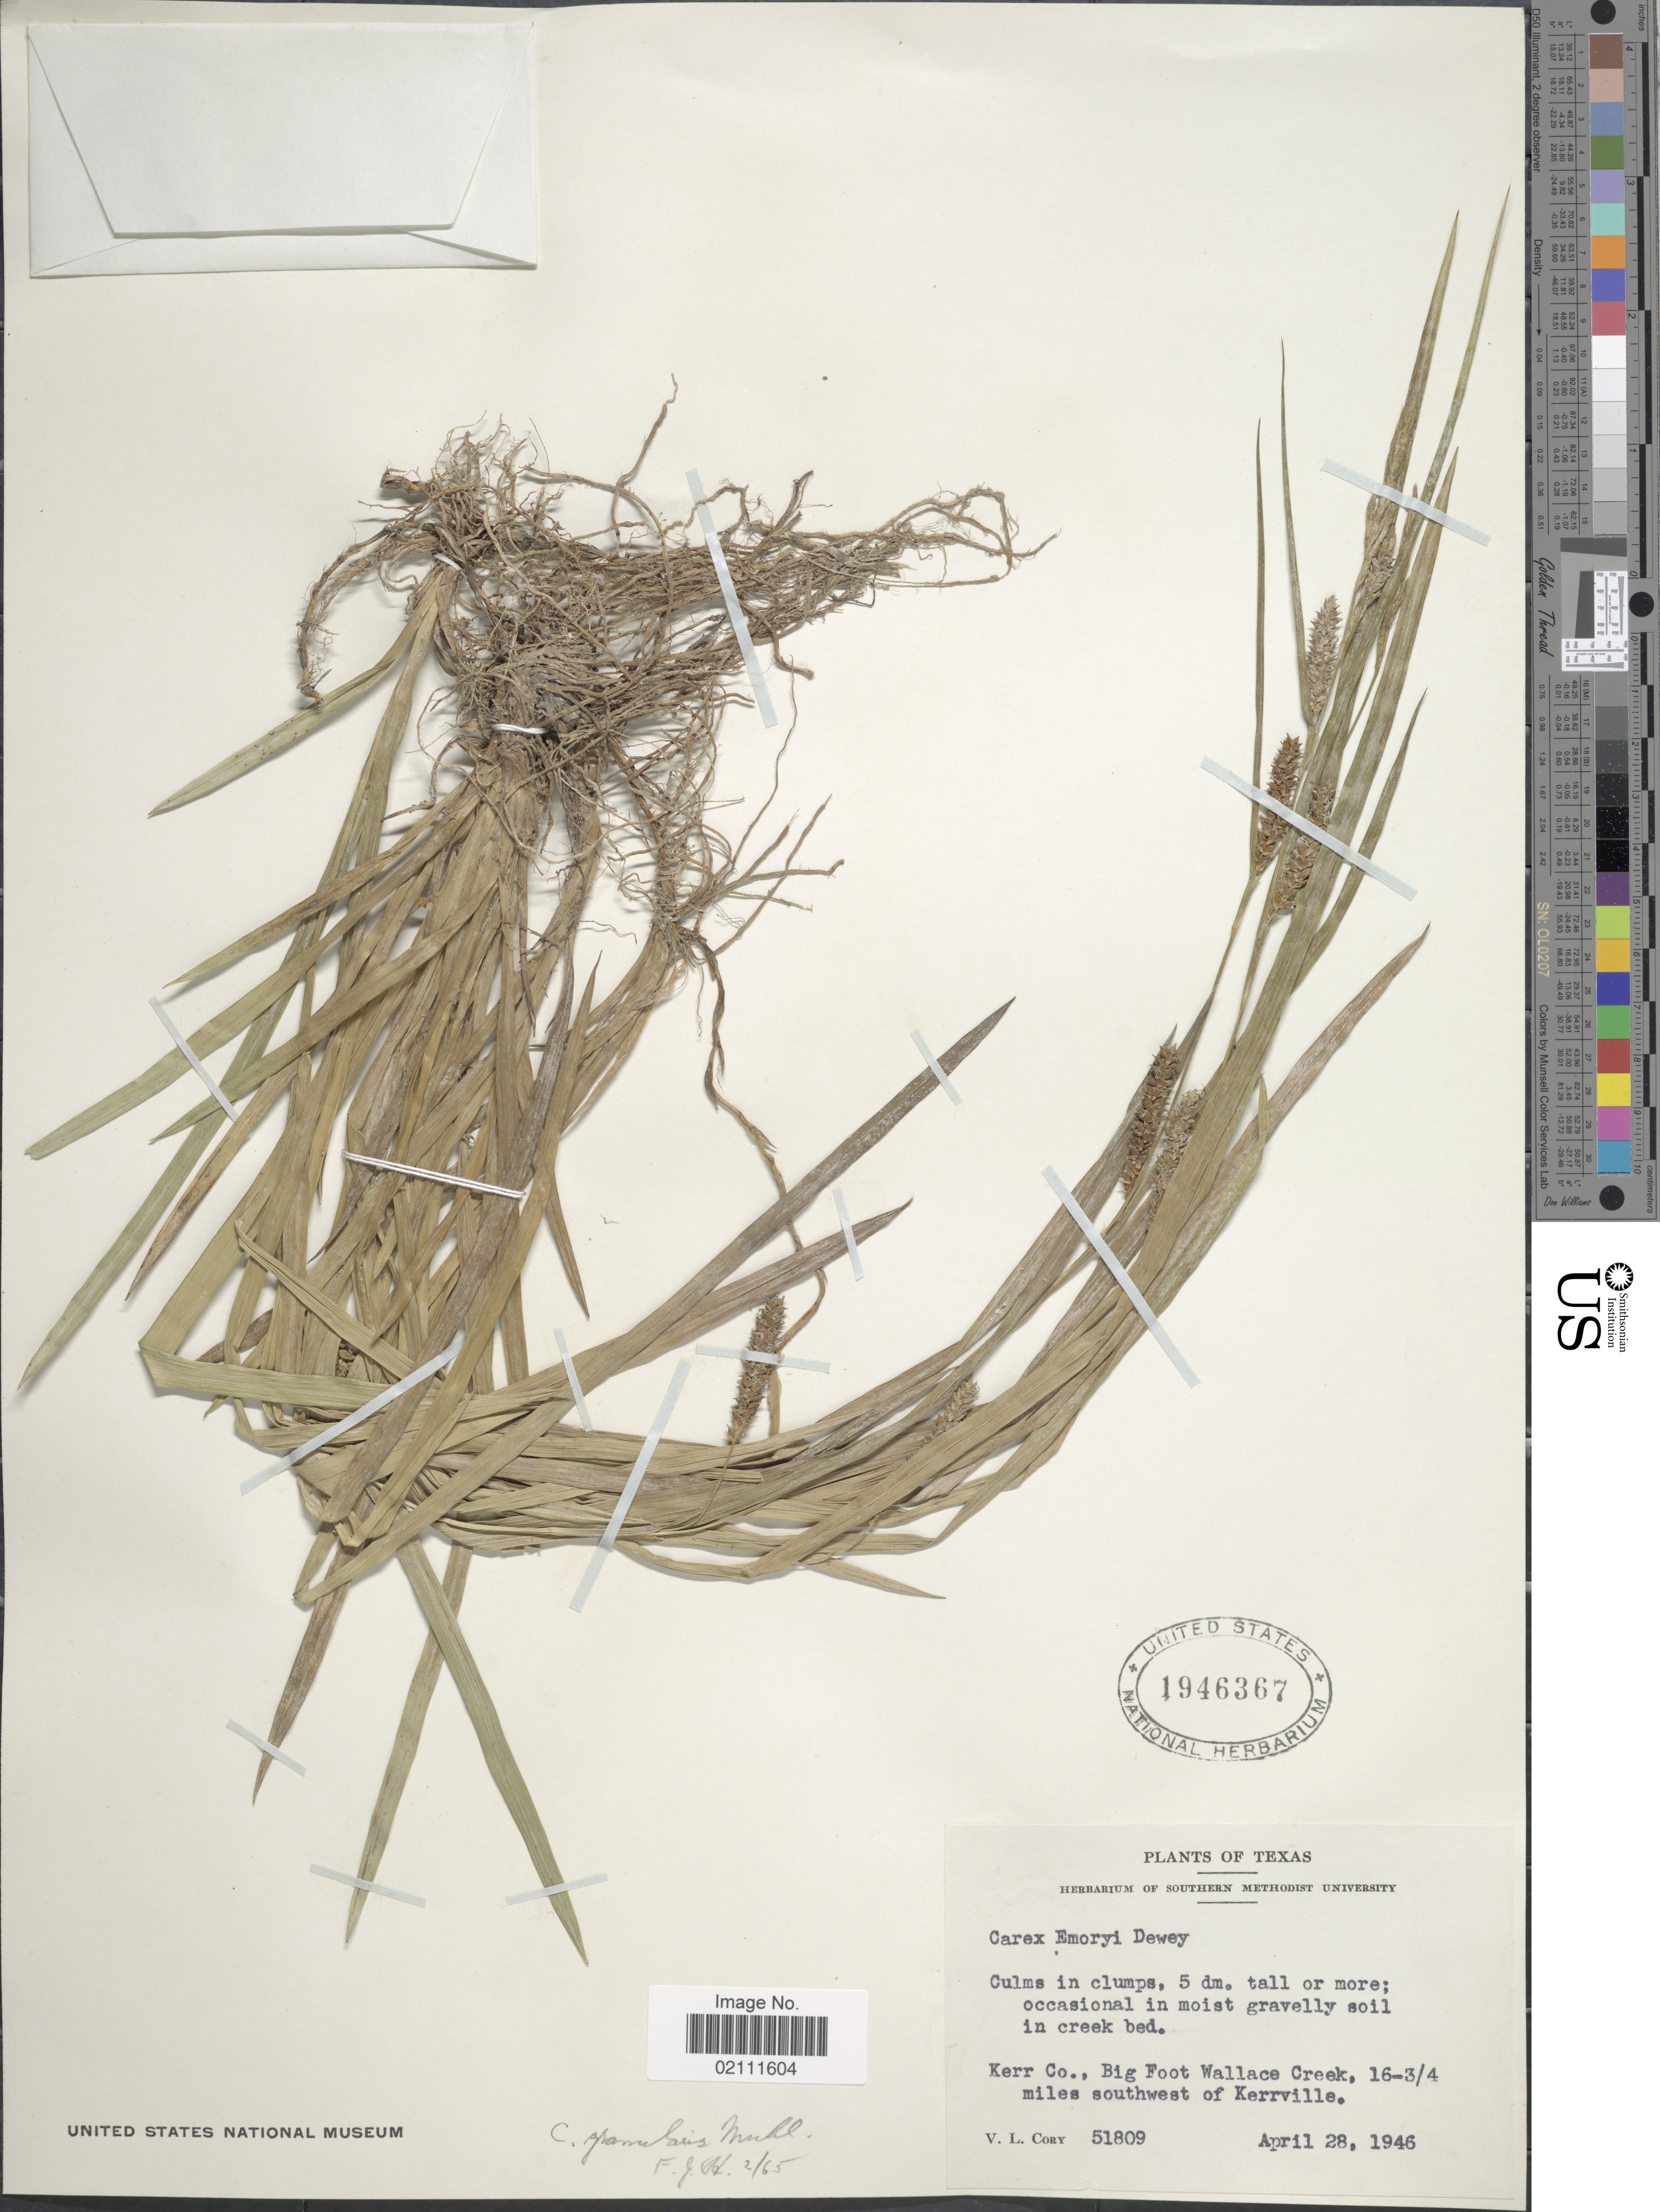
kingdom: Plantae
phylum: Tracheophyta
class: Liliopsida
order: Poales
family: Cyperaceae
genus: Carex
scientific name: Carex granularis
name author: Muhl. ex Willd.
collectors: V. Cory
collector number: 51809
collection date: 1946-04-28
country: United States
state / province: Texas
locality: Occasional in moist gravelly soil in creek bed, Kerr Co., Big Foot Wallace Creek, 16-3/4 miles southwest of Kerrville.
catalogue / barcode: US 1946367